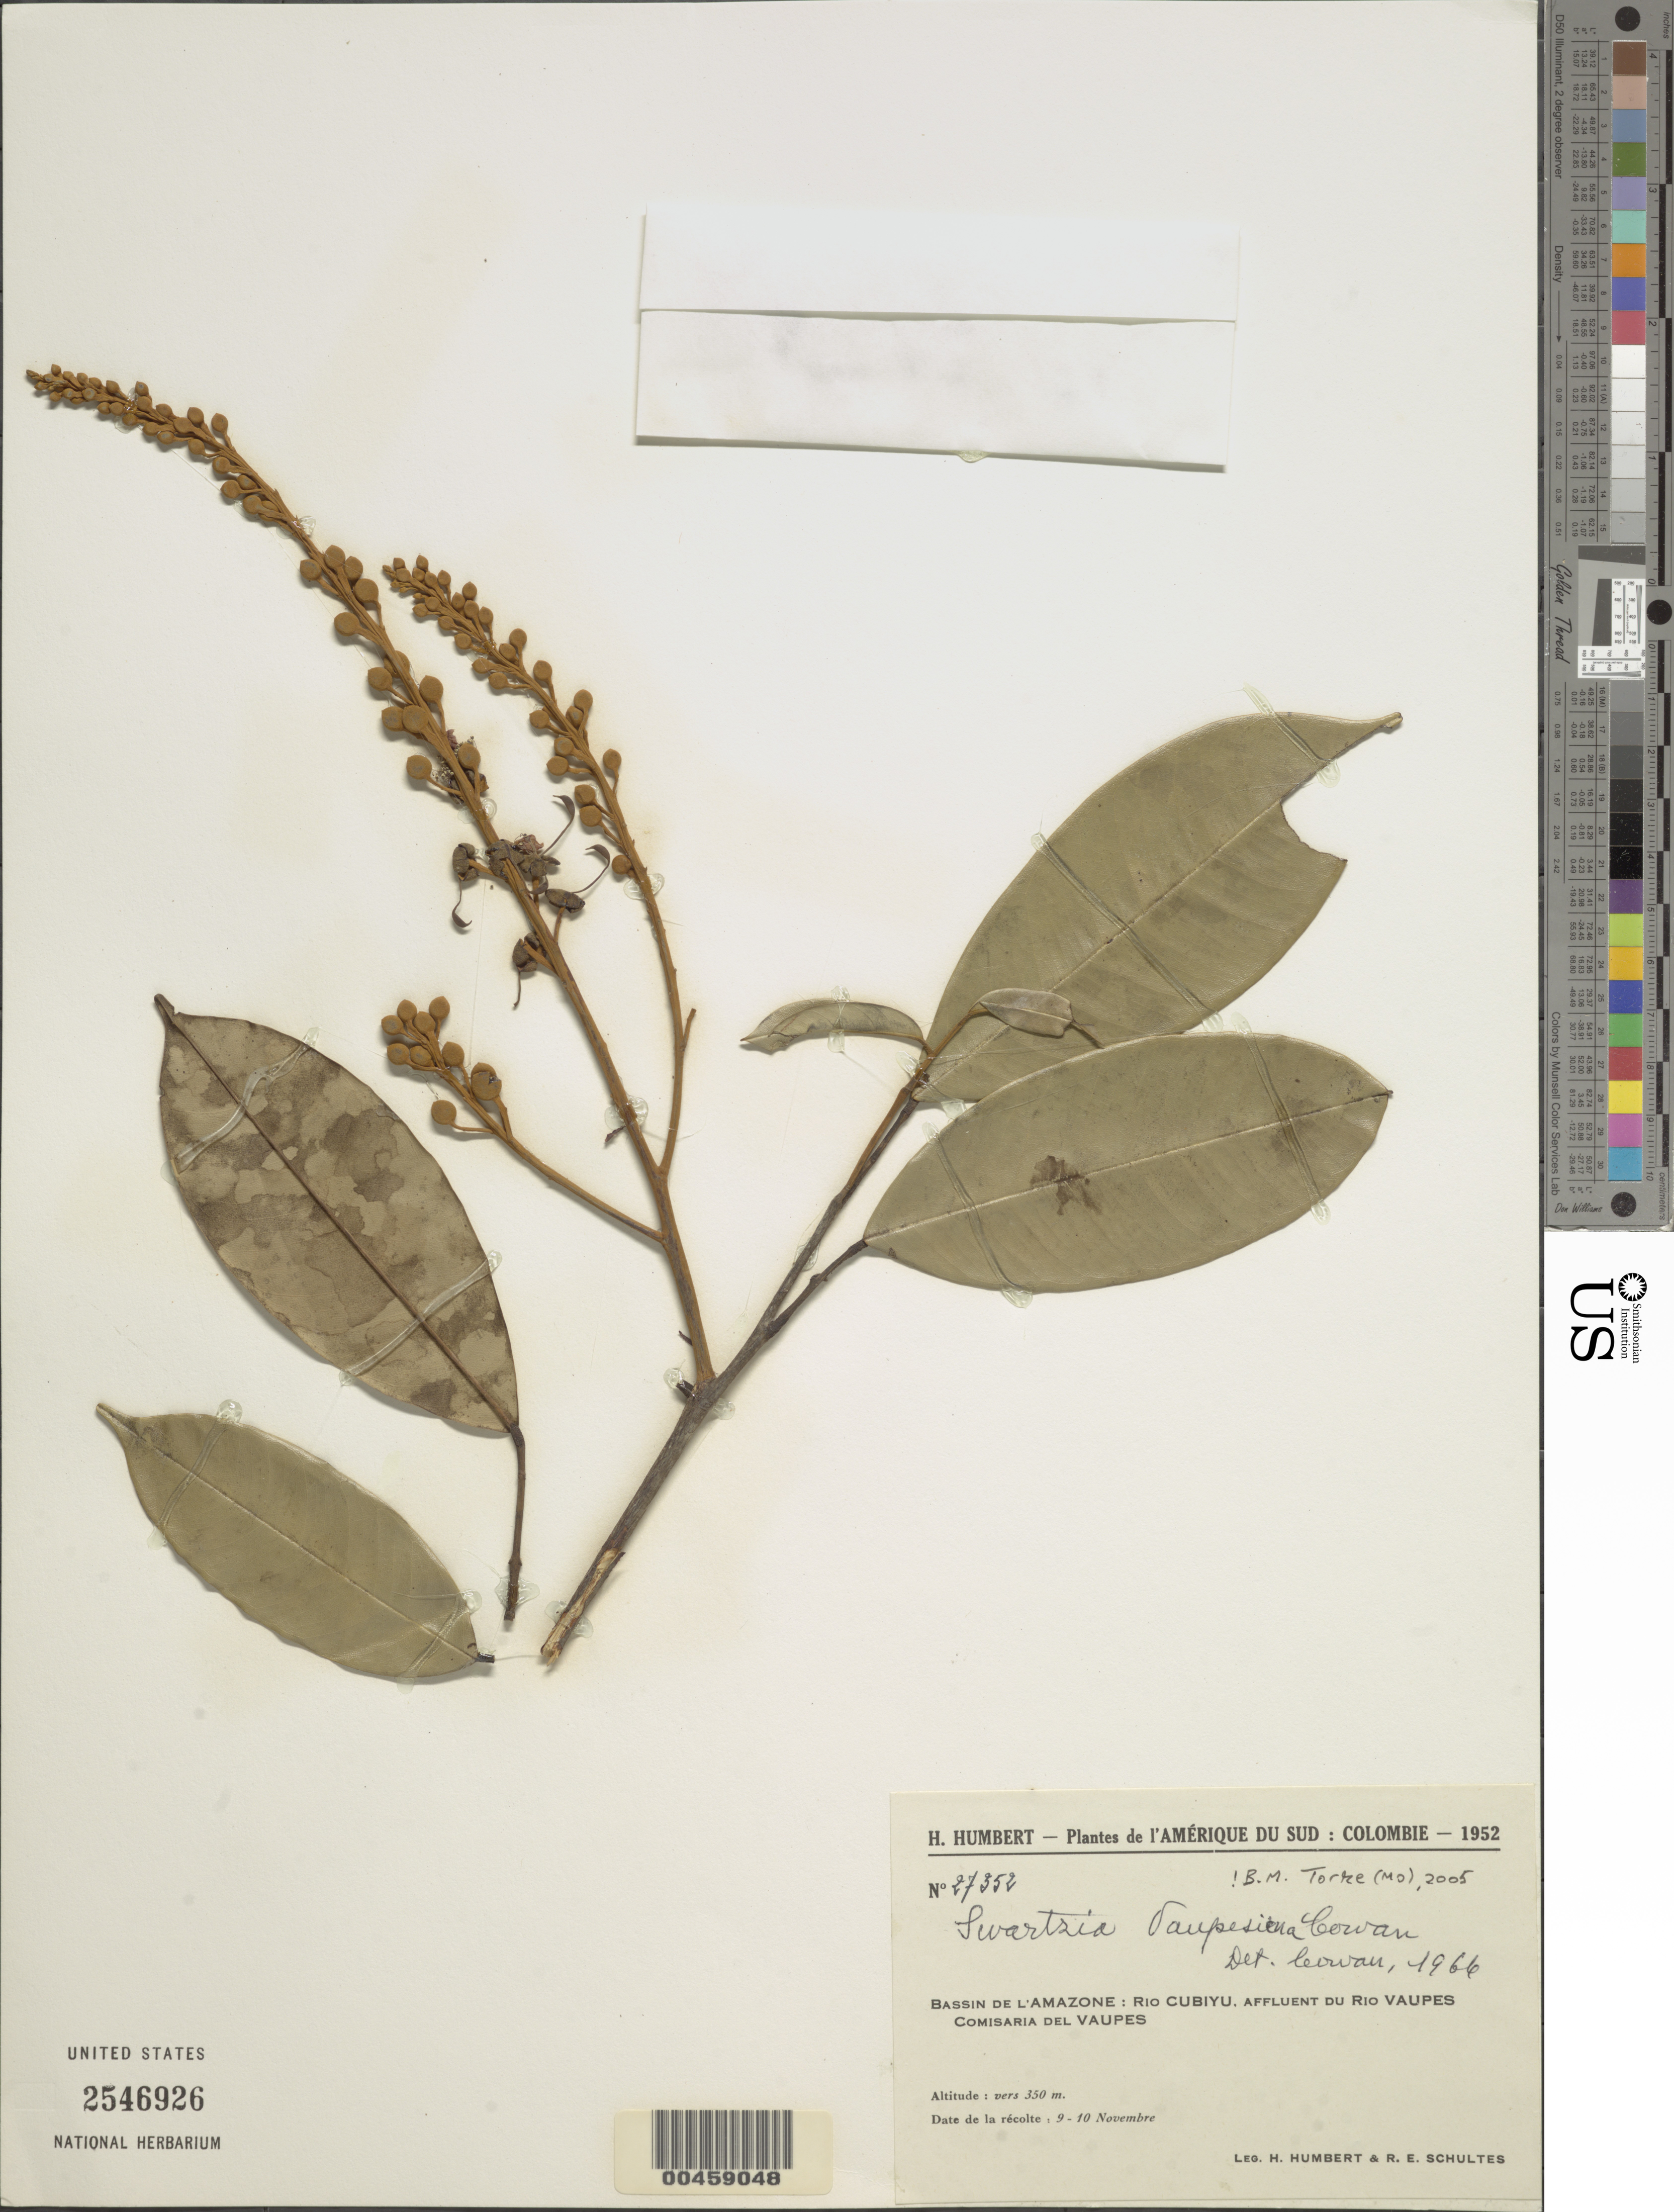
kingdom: Plantae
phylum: Tracheophyta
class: Magnoliopsida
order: Fabales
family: Fabaceae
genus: Swartzia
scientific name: Swartzia vaupesiana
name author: R.S. Cowan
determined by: Cowan, R. S.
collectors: H. Humbert & R. E. Schultes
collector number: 27352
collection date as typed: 09 Nov 1952 to 10 Nov 1952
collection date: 1952-11-09/1952-11-10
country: Colombia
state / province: Vaupés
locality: Rio Cubiyu, affluent du Rio Vaupes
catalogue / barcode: US 2546926